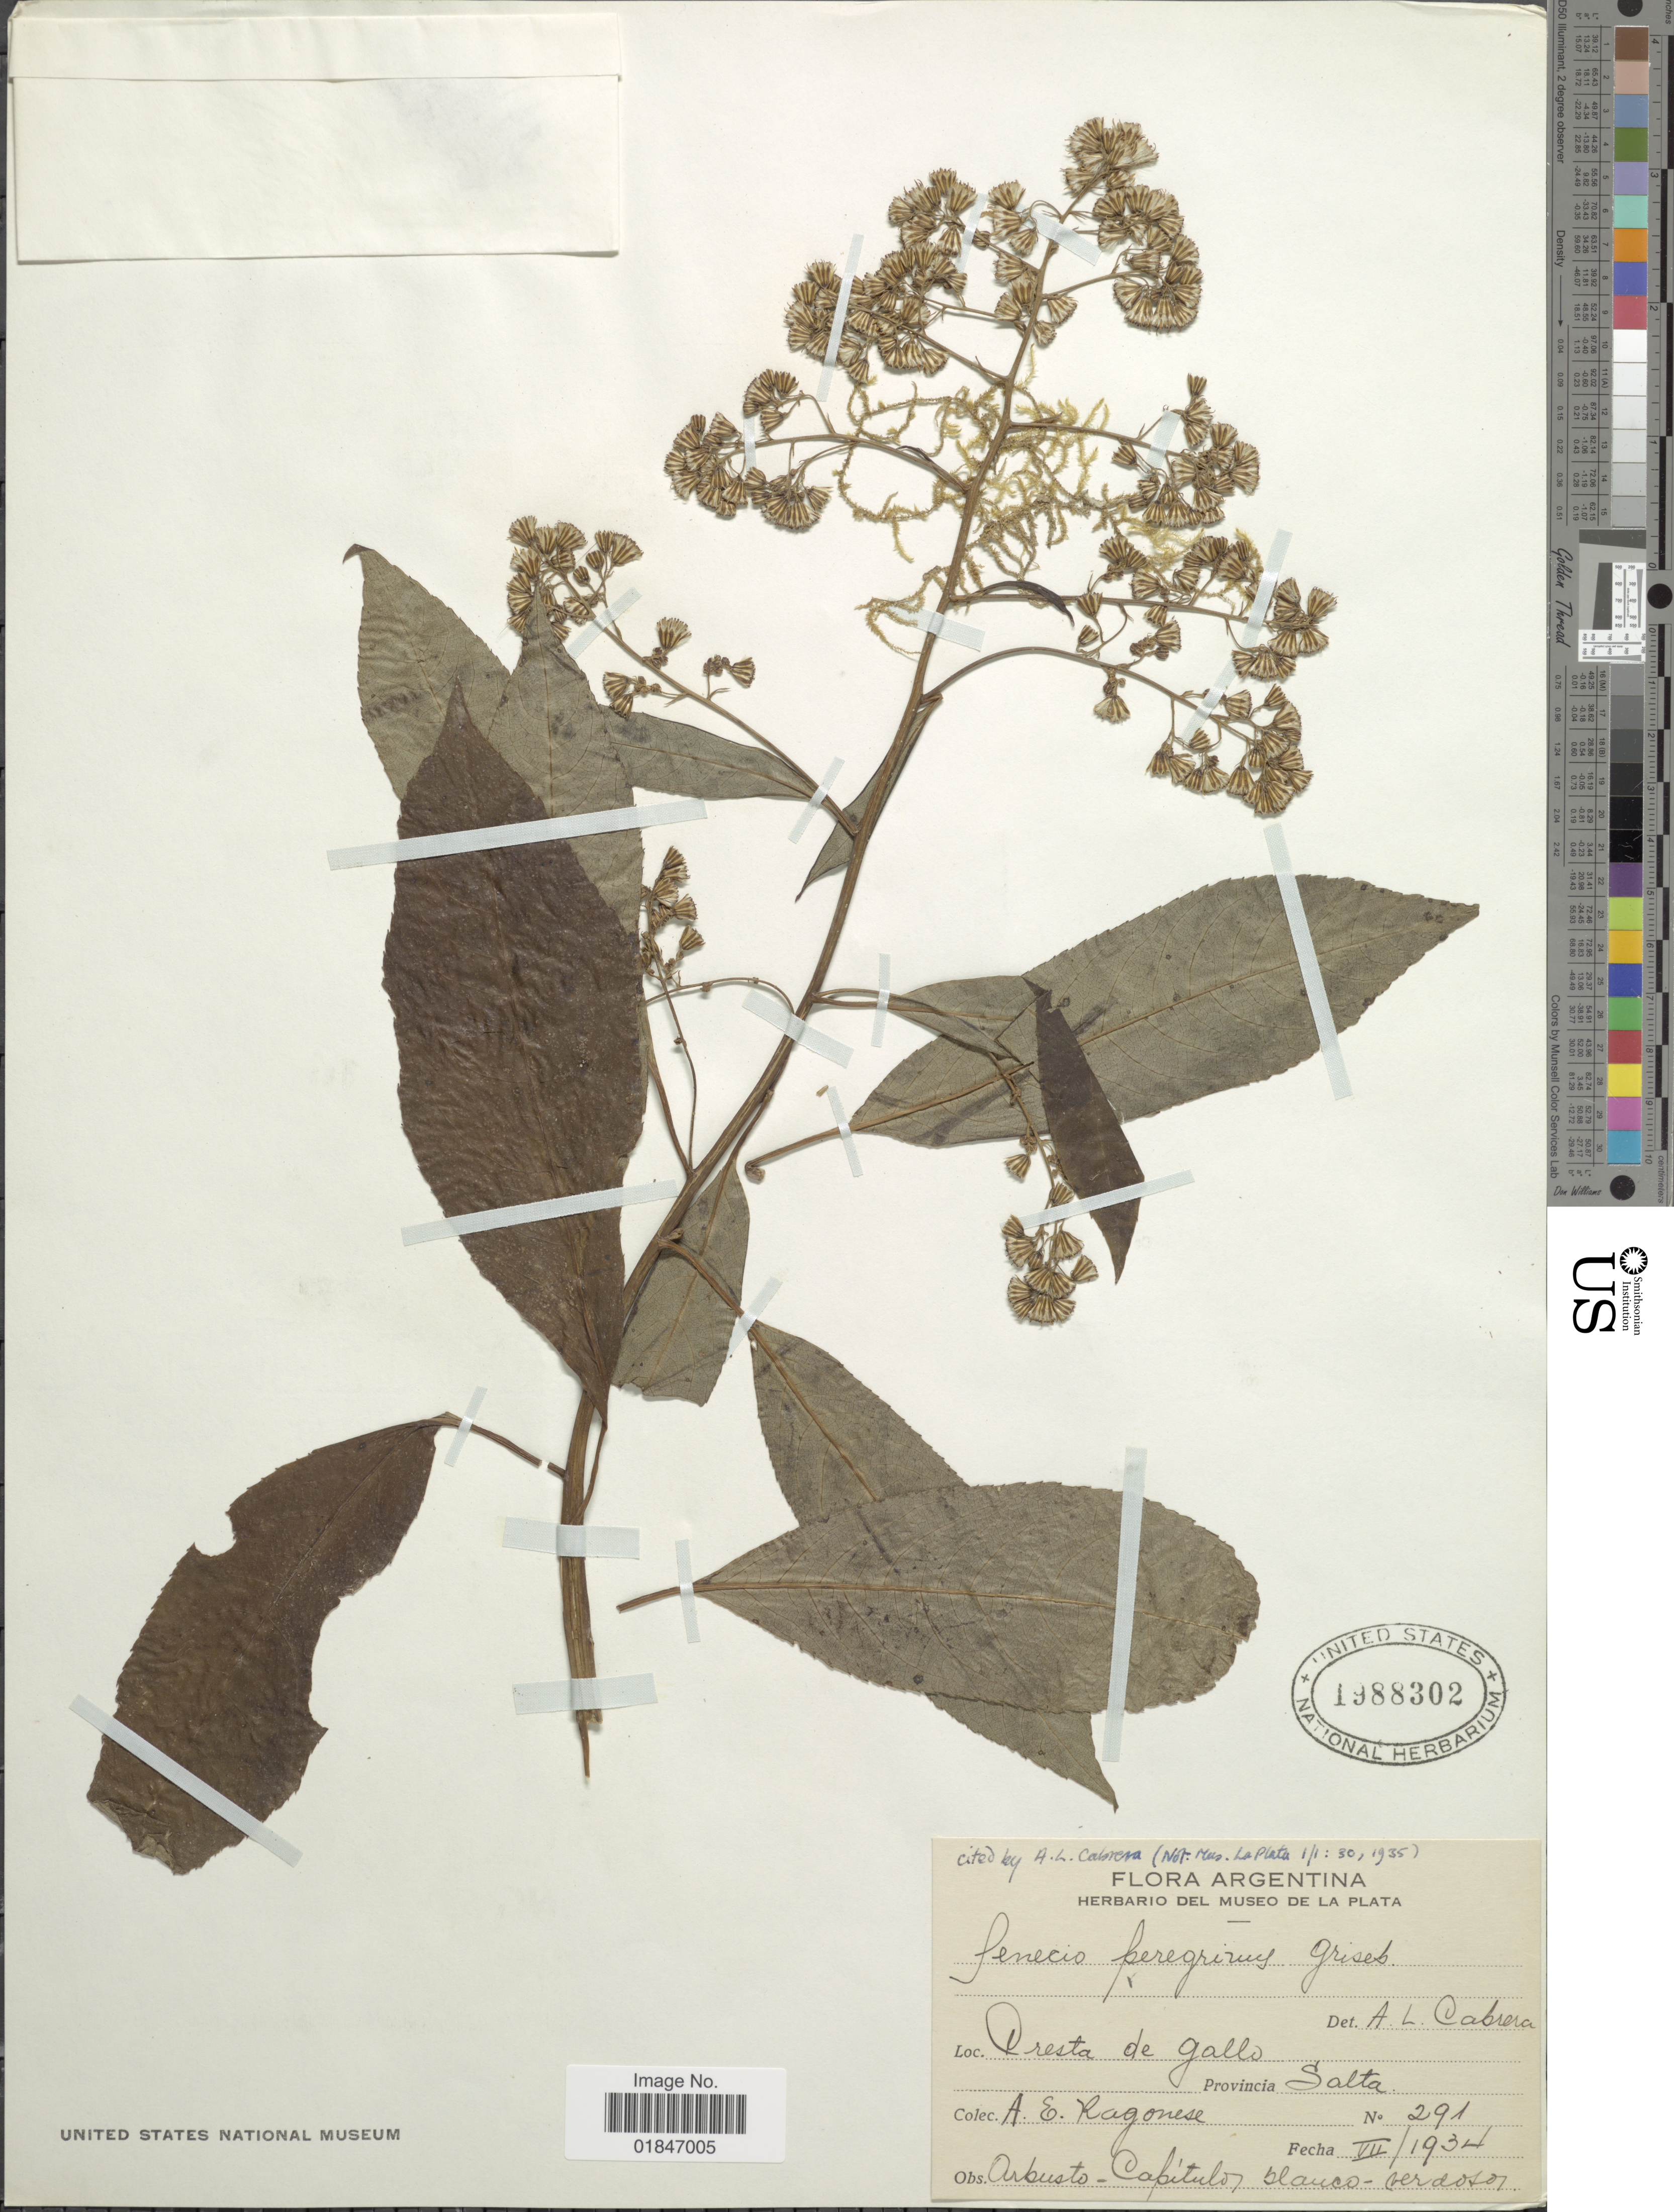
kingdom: Plantae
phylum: Tracheophyta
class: Magnoliopsida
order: Asterales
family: Asteraceae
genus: Dendrophorbium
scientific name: Dendrophorbium peregrinum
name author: (Griseb.) C. Jeffrey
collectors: A. Ragonese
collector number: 291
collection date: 1934-07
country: Argentina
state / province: Salta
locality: Presta de Gallo, Provincia Salta.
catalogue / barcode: US 1988302